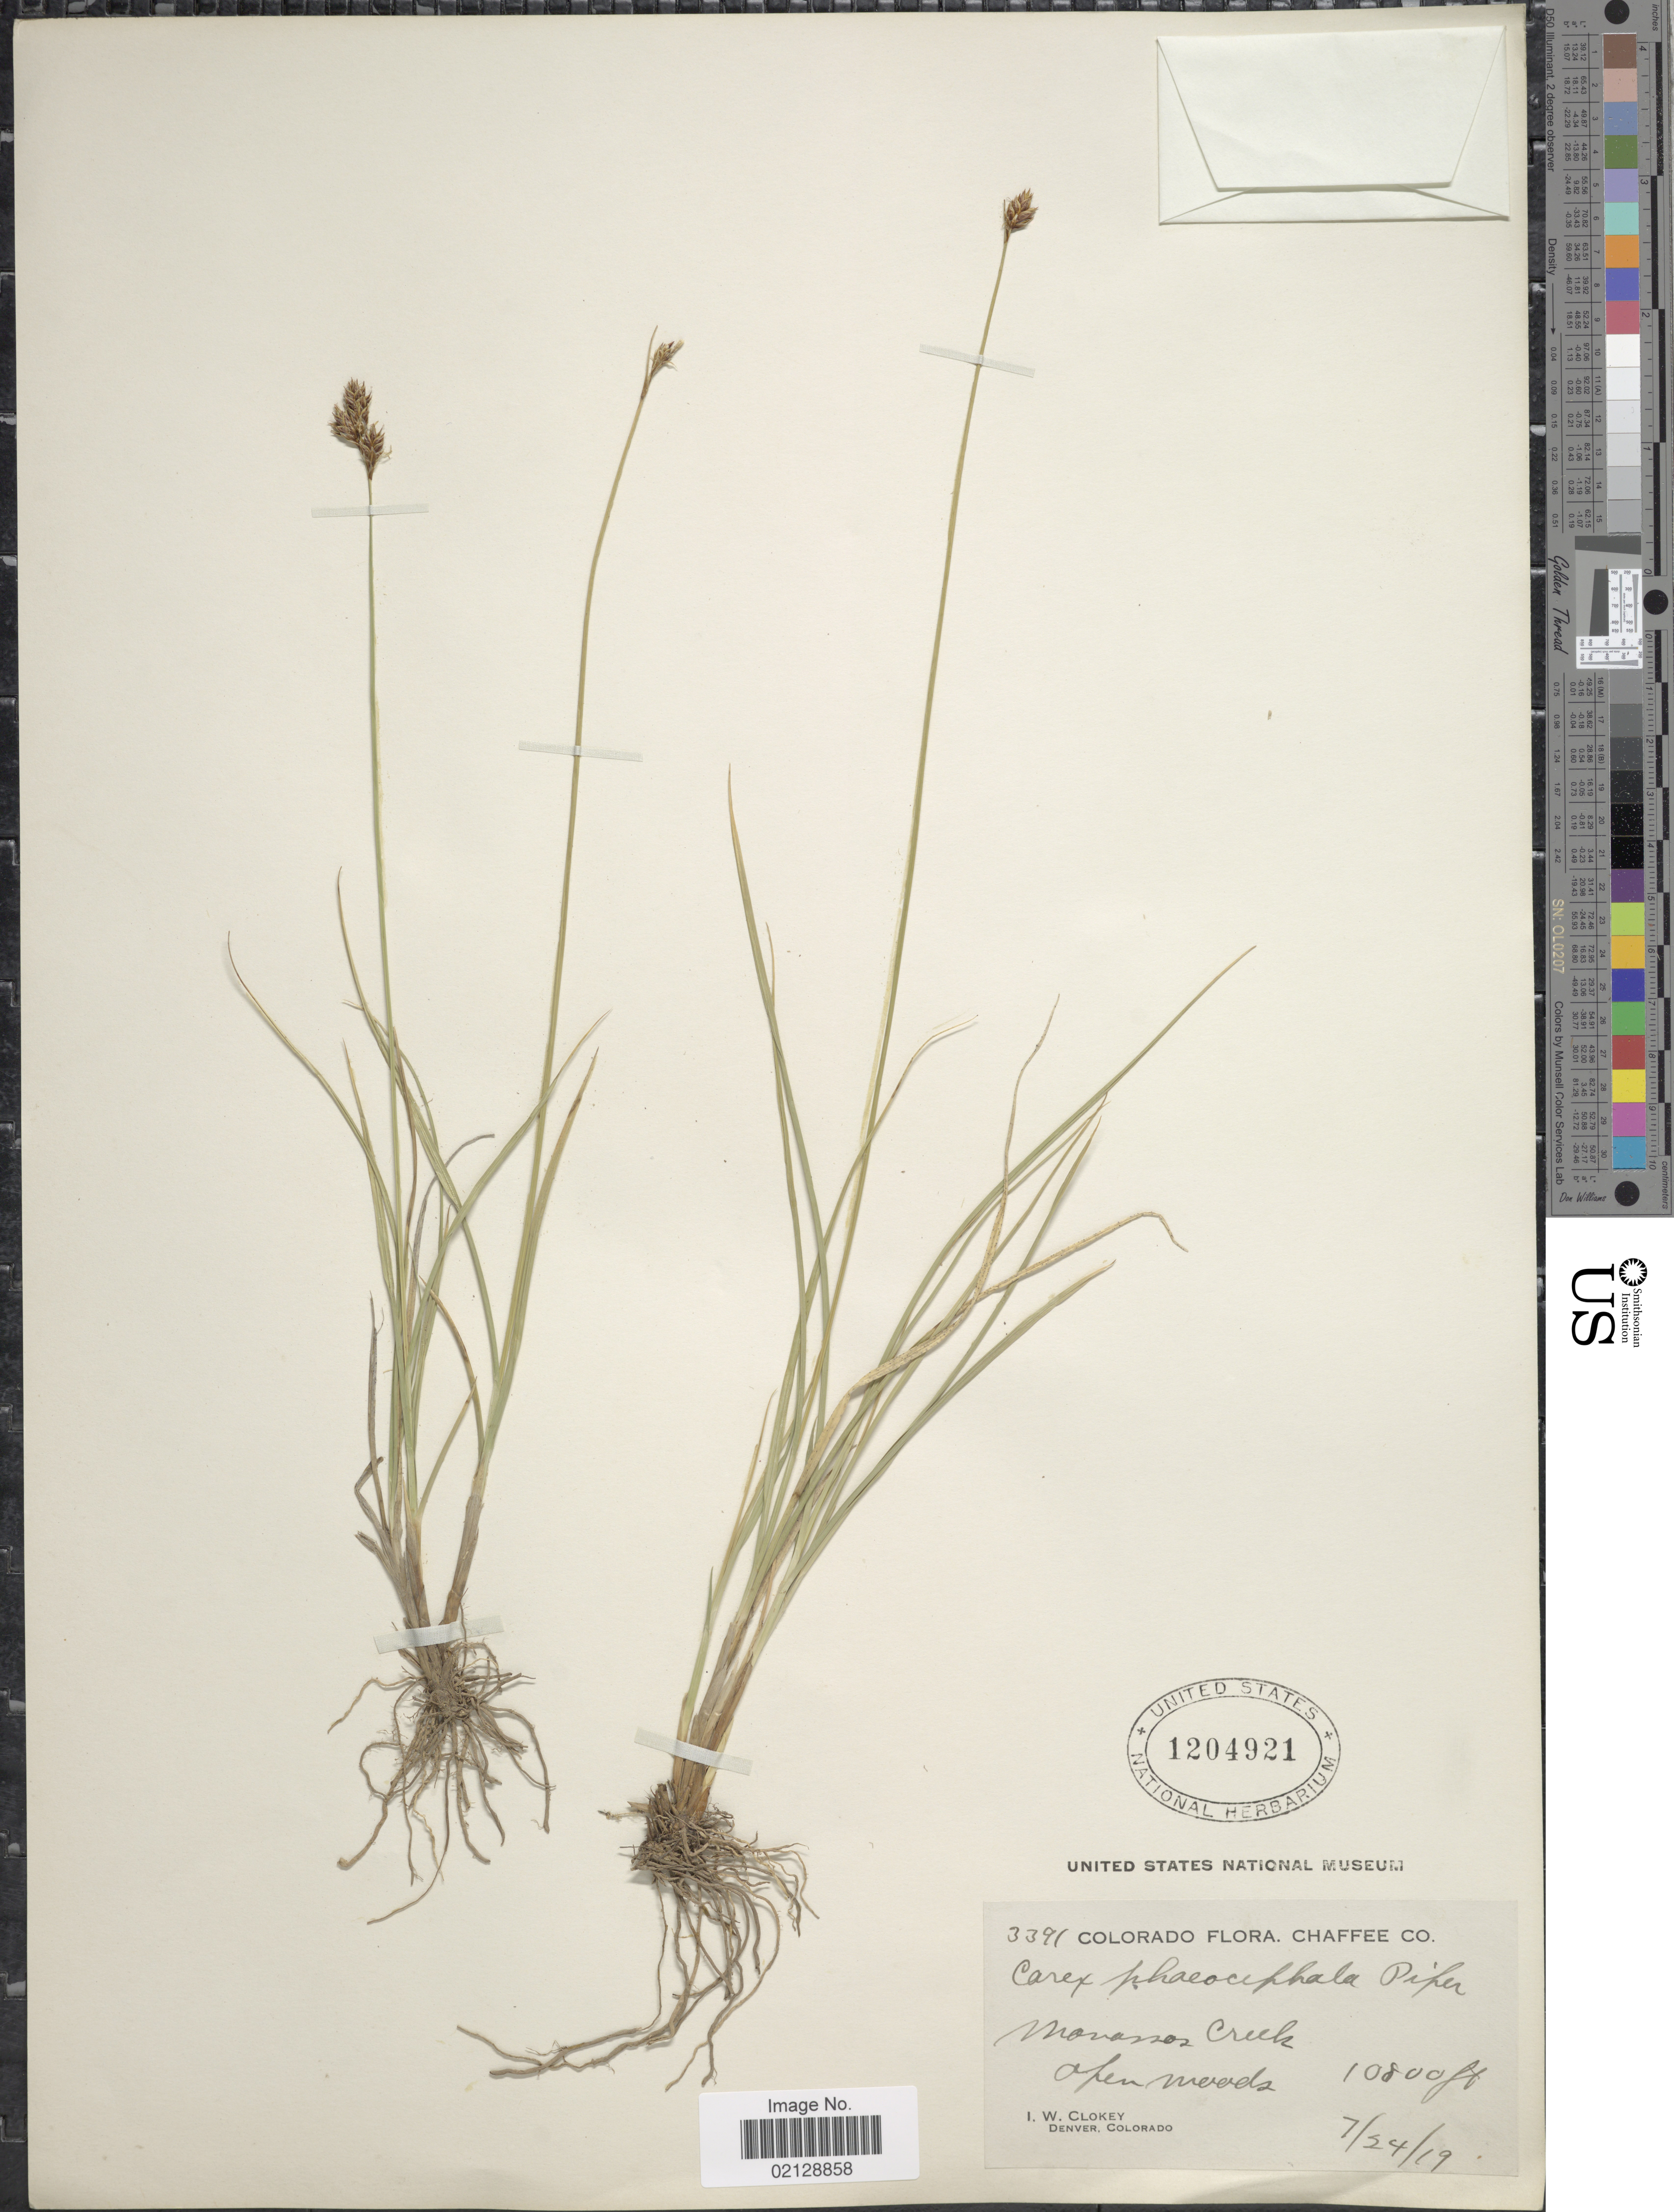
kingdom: Plantae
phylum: Tracheophyta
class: Liliopsida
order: Poales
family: Cyperaceae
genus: Carex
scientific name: Carex phaeocephala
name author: Piper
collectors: I. W. Clokey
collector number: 3391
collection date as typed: Transcribed d/m/y: 24/7/19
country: United States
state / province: Colorado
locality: Chaffee Co., Monanos Creek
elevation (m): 3292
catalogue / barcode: US 1204921